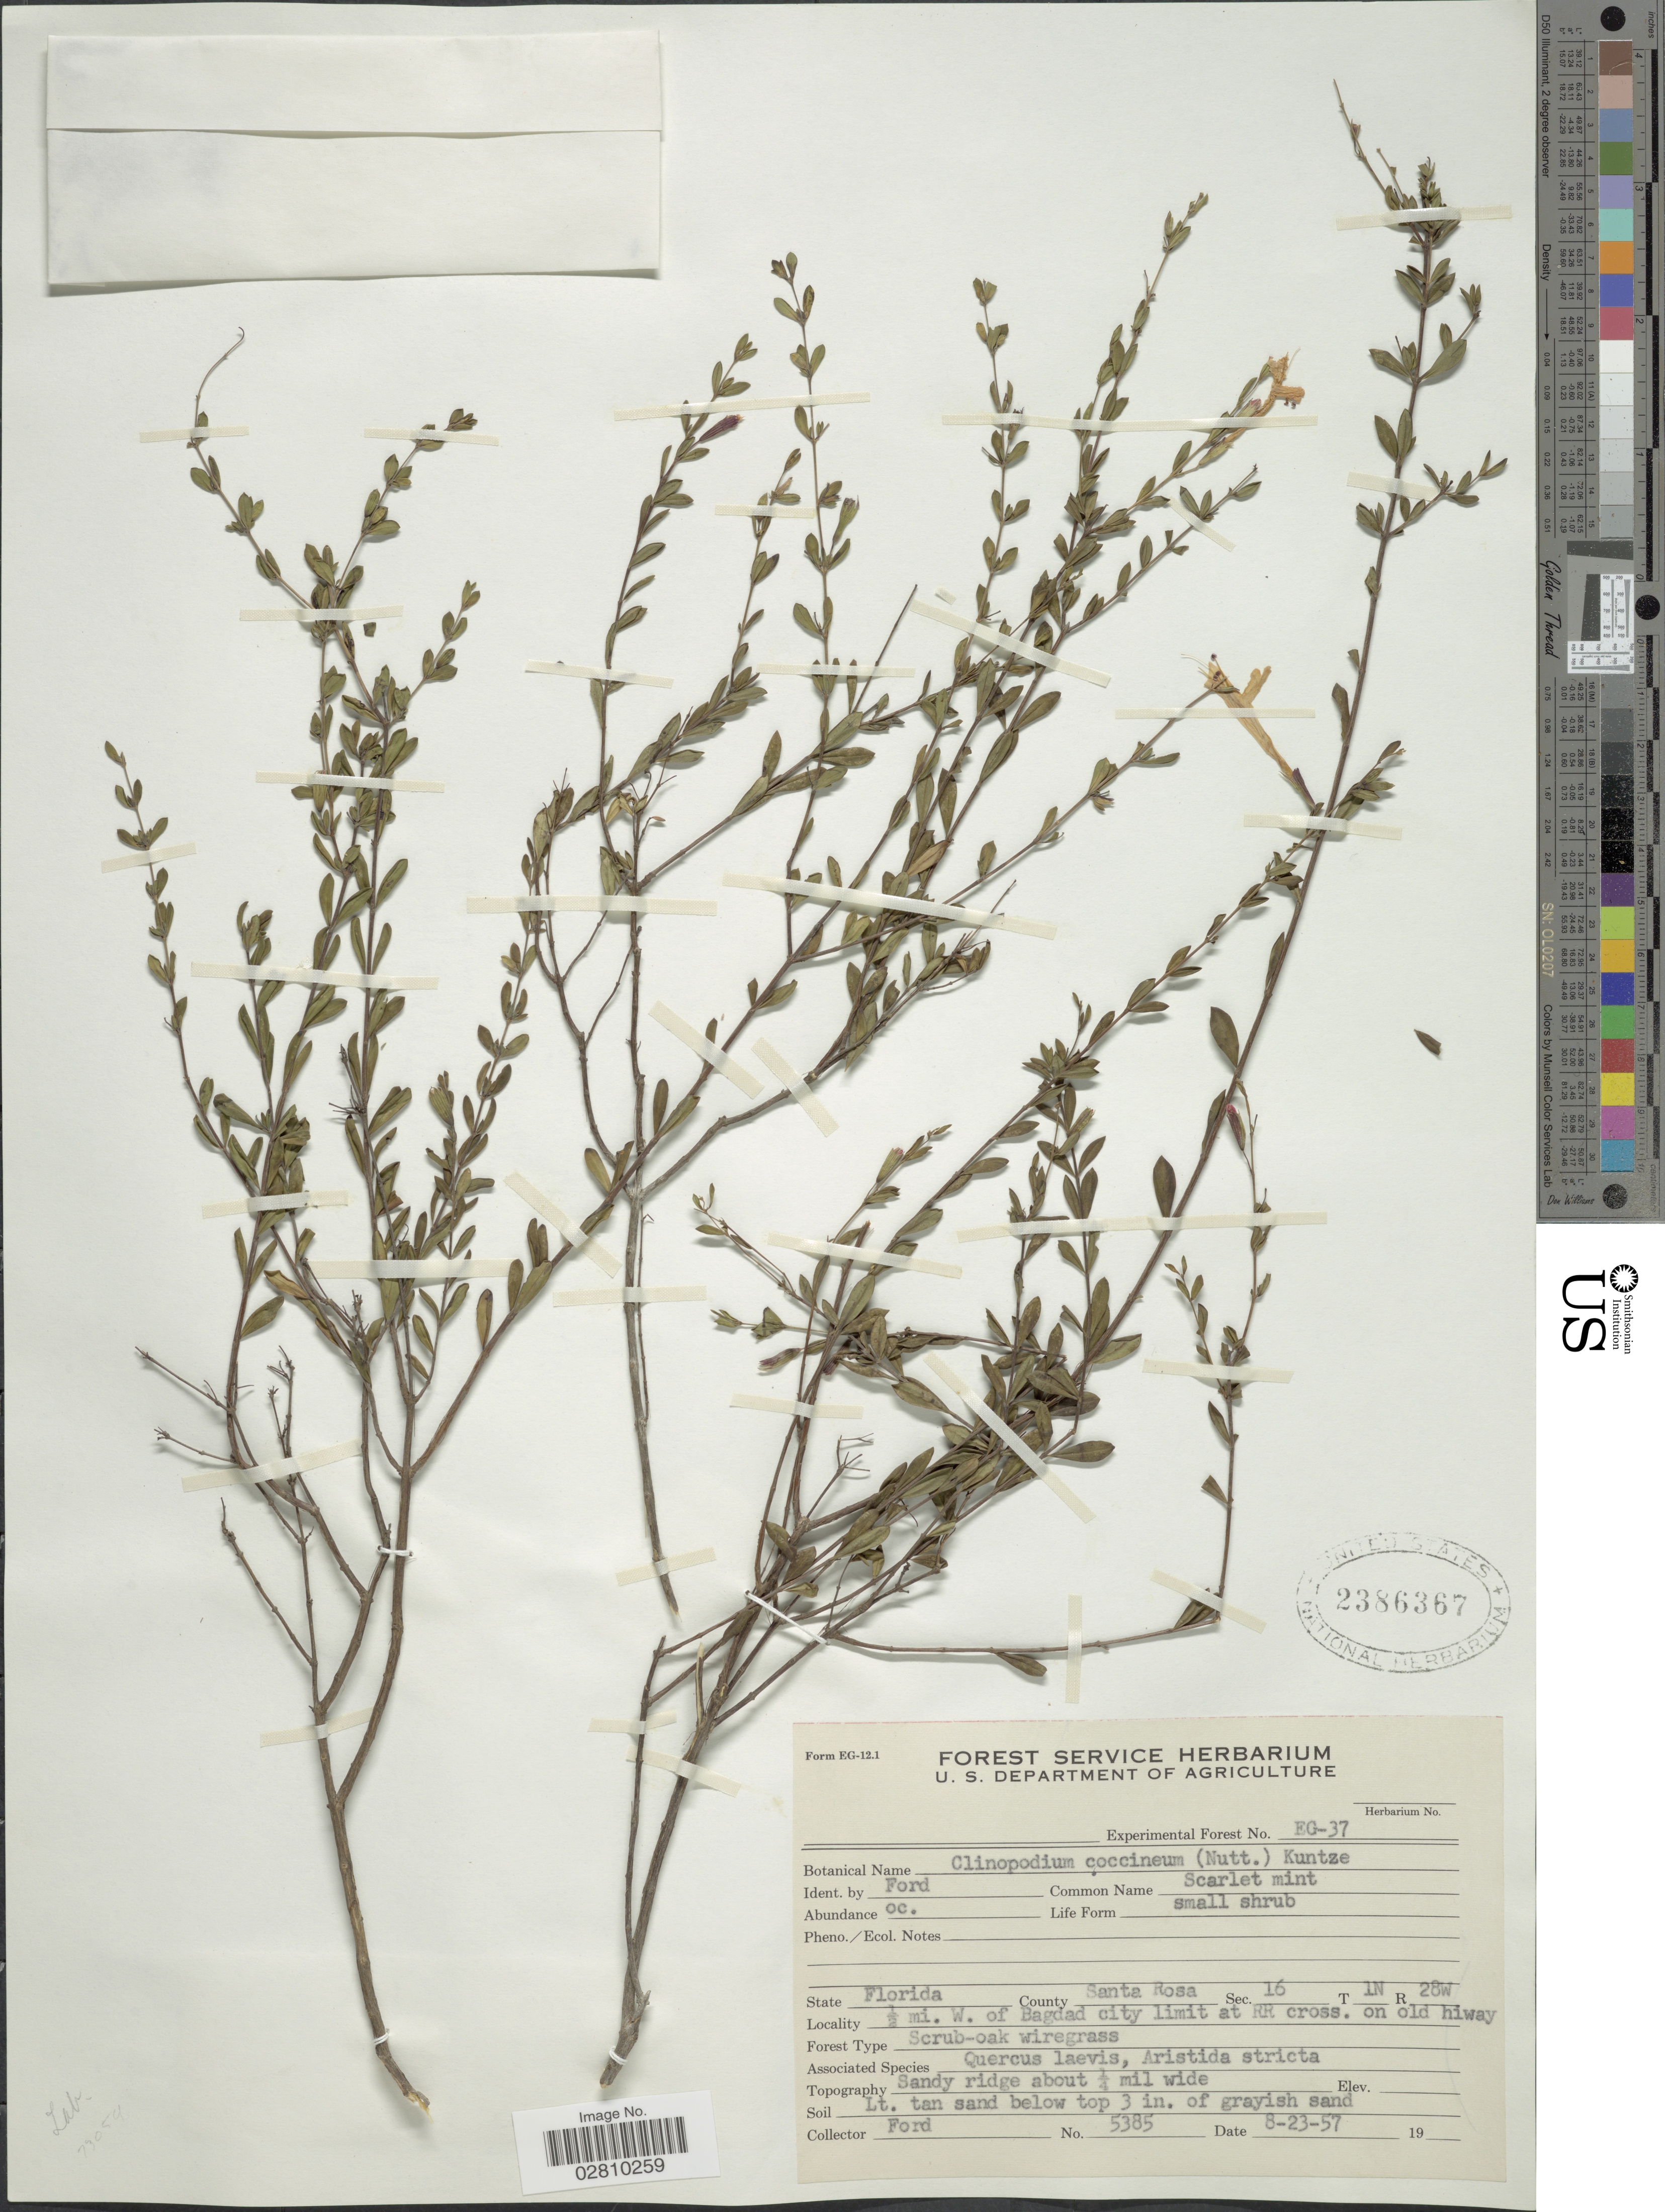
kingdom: Plantae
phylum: Tracheophyta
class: Magnoliopsida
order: Lamiales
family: Lamiaceae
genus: Clinopodium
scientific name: Clinopodium coccineum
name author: (Nutt. ex Hook.) Kuntze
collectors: -. Ford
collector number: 5385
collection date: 1957-08-23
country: United States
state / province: Florida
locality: State Florida. County Santa Rosa. Sec. 16 T 1N R 28W. ½ mi. W. of Bagdad city limit at RR cross, on old hiway.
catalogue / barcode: US 2386367